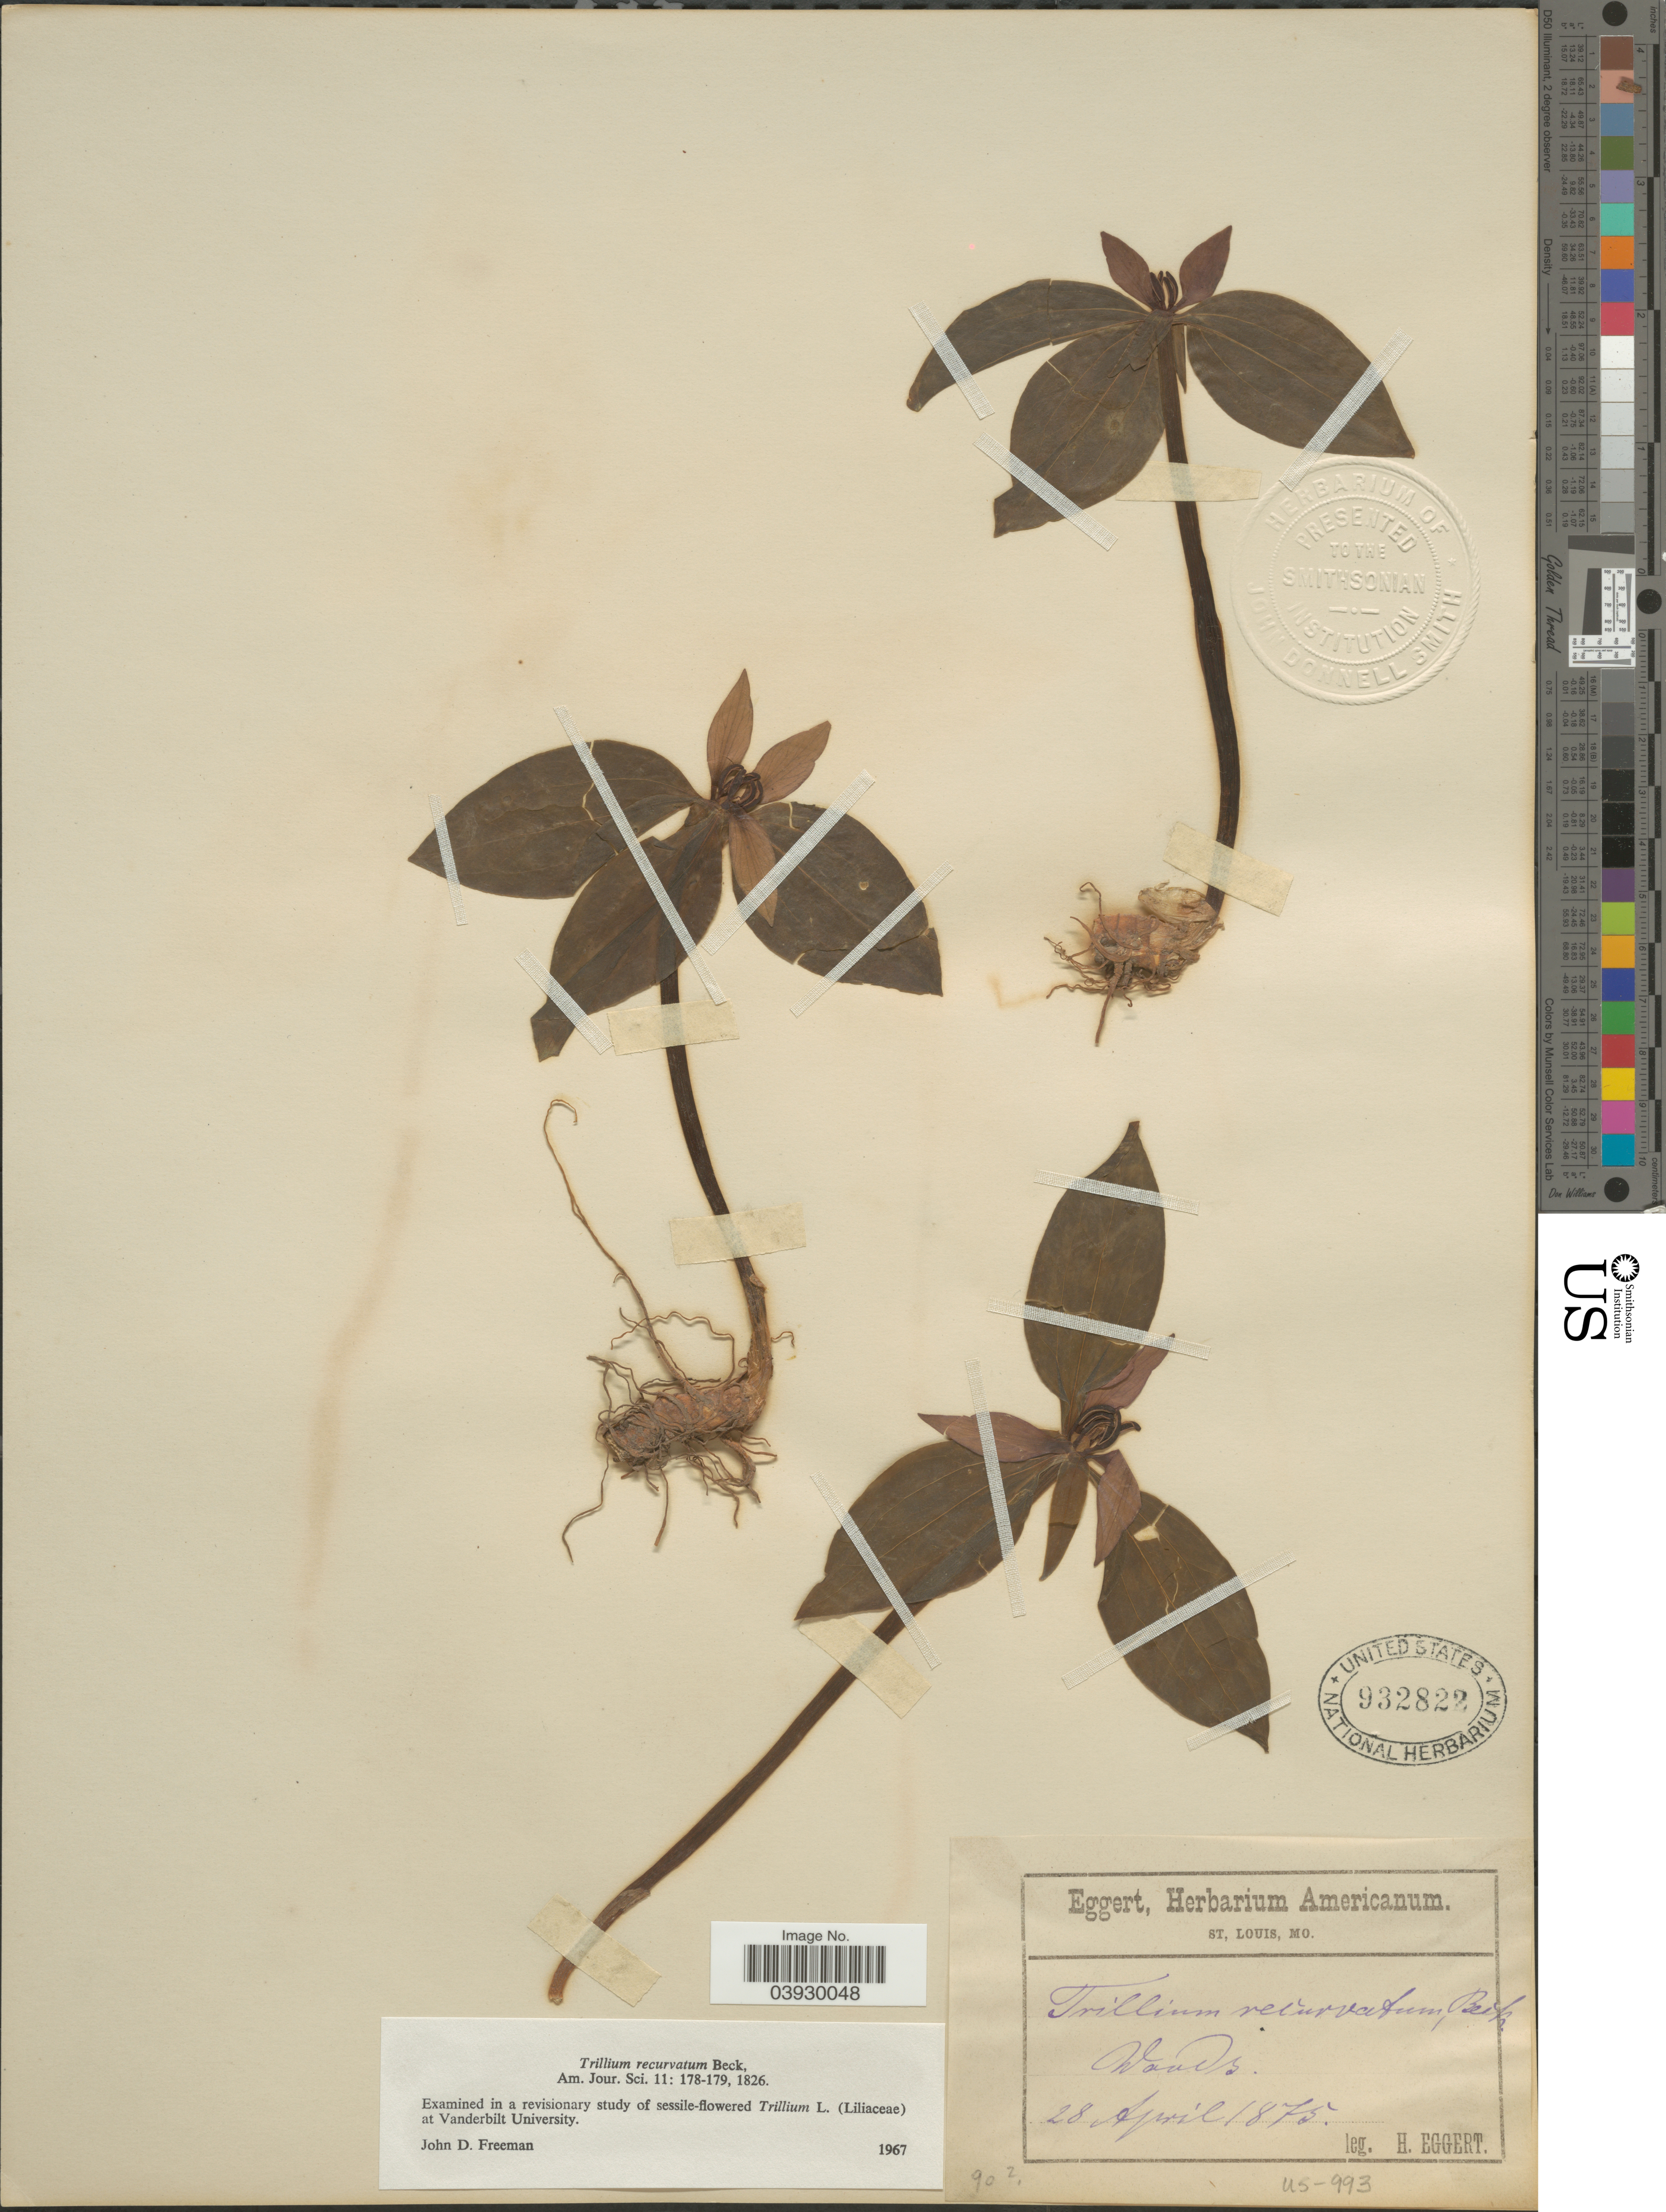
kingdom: Plantae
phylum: Tracheophyta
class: Liliopsida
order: Liliales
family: Melanthiaceae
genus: Trillium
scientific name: Trillium recurvatum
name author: L.C. Beck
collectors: H. Eggert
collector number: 902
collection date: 1875-04-28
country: United States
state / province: Missouri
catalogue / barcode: US 932822